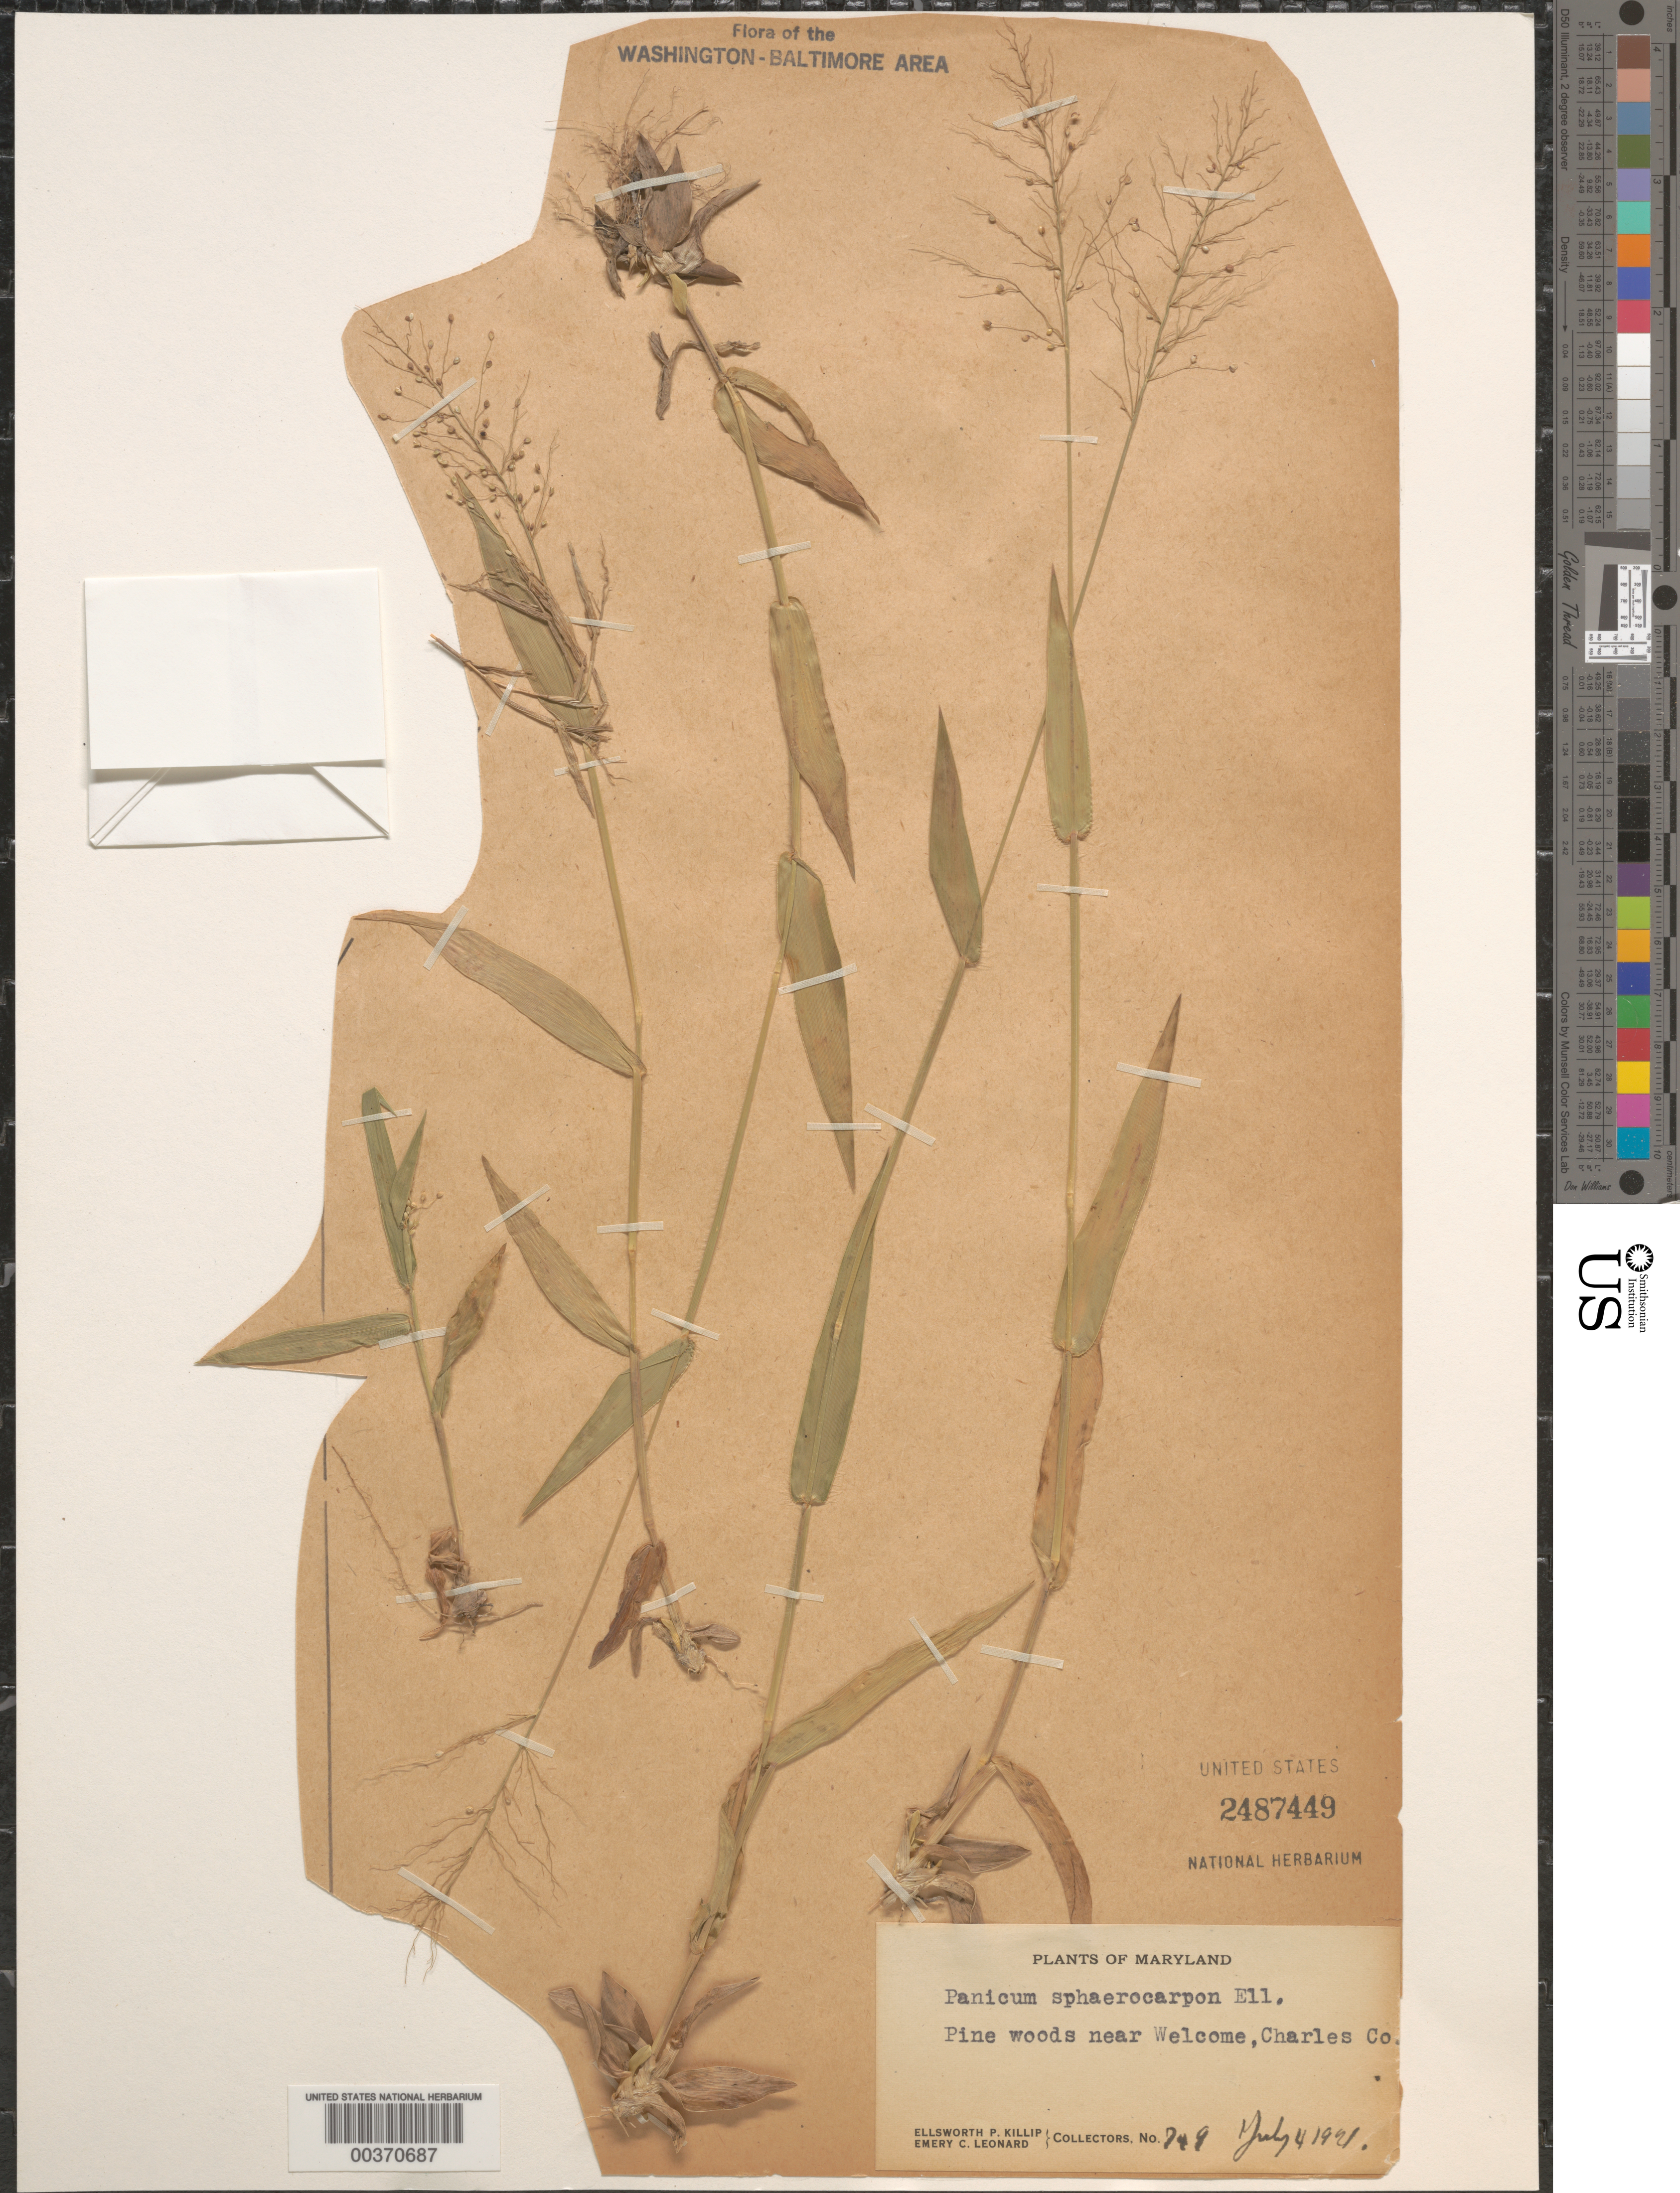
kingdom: Plantae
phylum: Tracheophyta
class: Liliopsida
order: Poales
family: Poaceae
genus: Dichanthelium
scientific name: Dichanthelium sphaerocarpon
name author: (Elliott) Gould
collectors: E. P. Killip & E. C. Leonard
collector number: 749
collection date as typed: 04 Jul 1921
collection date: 1921-07-04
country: United States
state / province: Maryland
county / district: Charles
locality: Near Welcome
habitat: Pine woods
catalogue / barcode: US 2487449